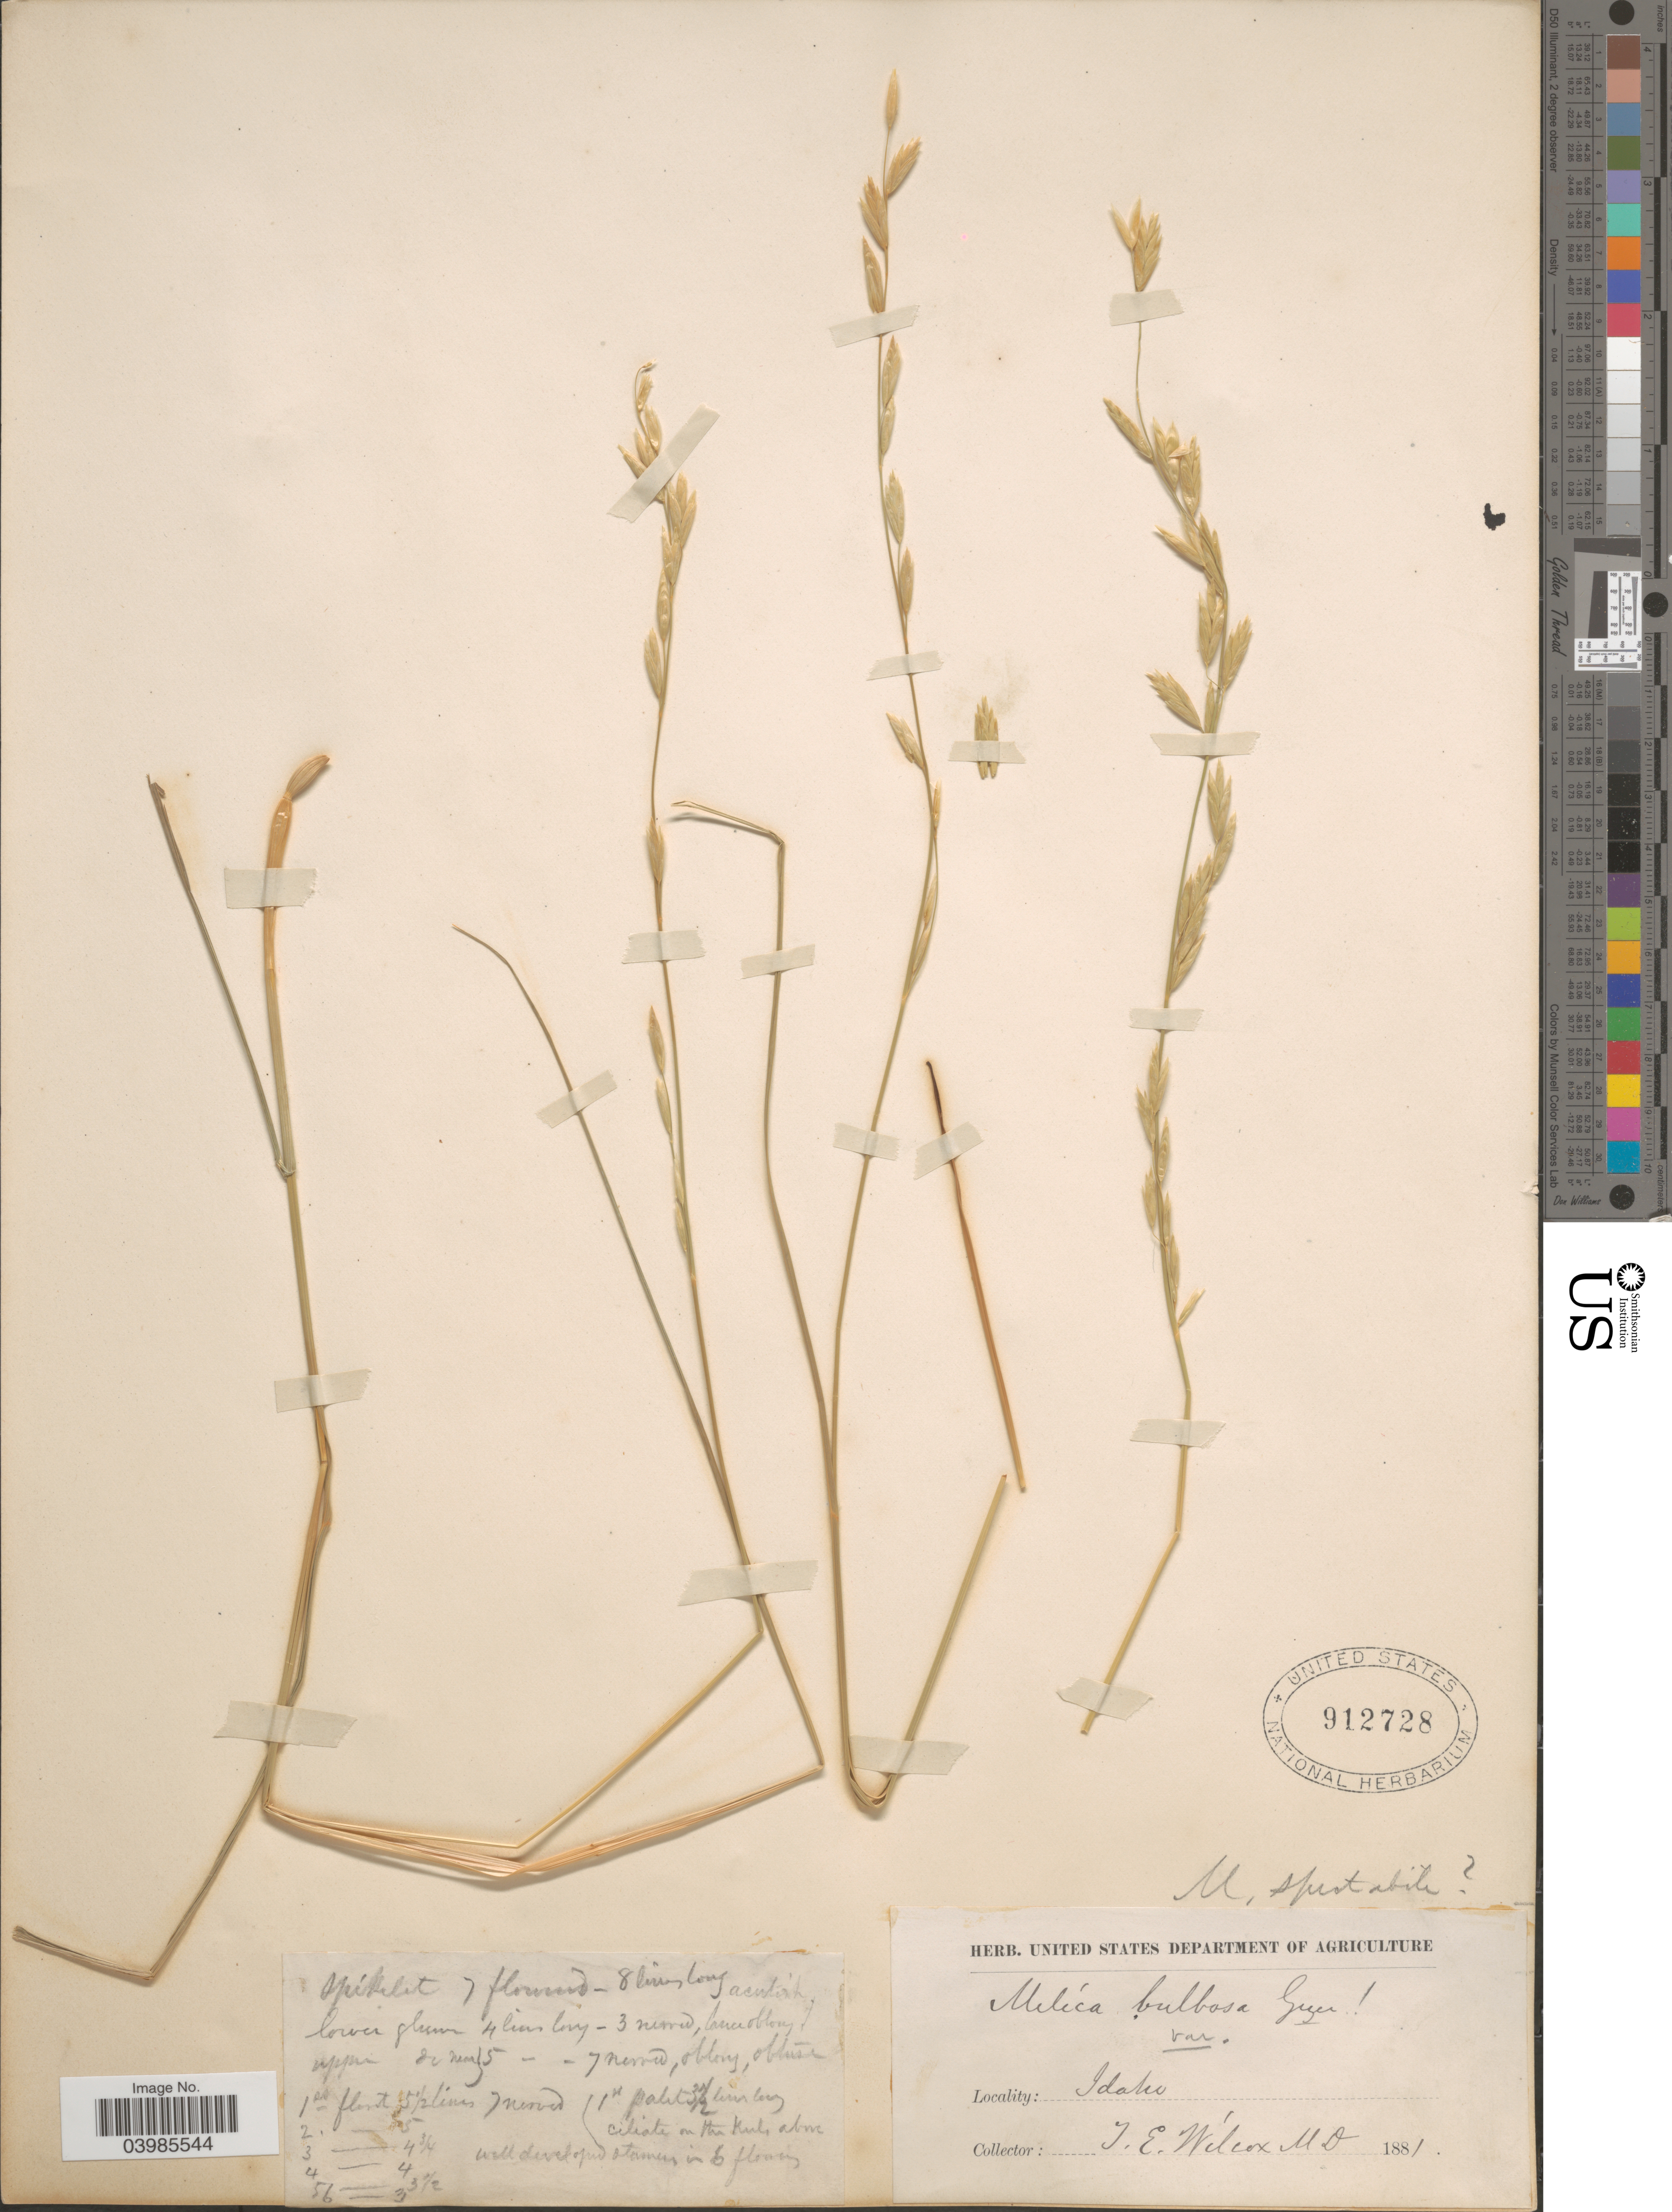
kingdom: Plantae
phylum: Tracheophyta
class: Liliopsida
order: Poales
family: Poaceae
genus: Melica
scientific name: Melica bulbosa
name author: Geyer ex Porter & J.M. Coult.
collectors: T. E. Wilcox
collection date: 1881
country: United States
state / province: Idaho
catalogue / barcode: US 912728